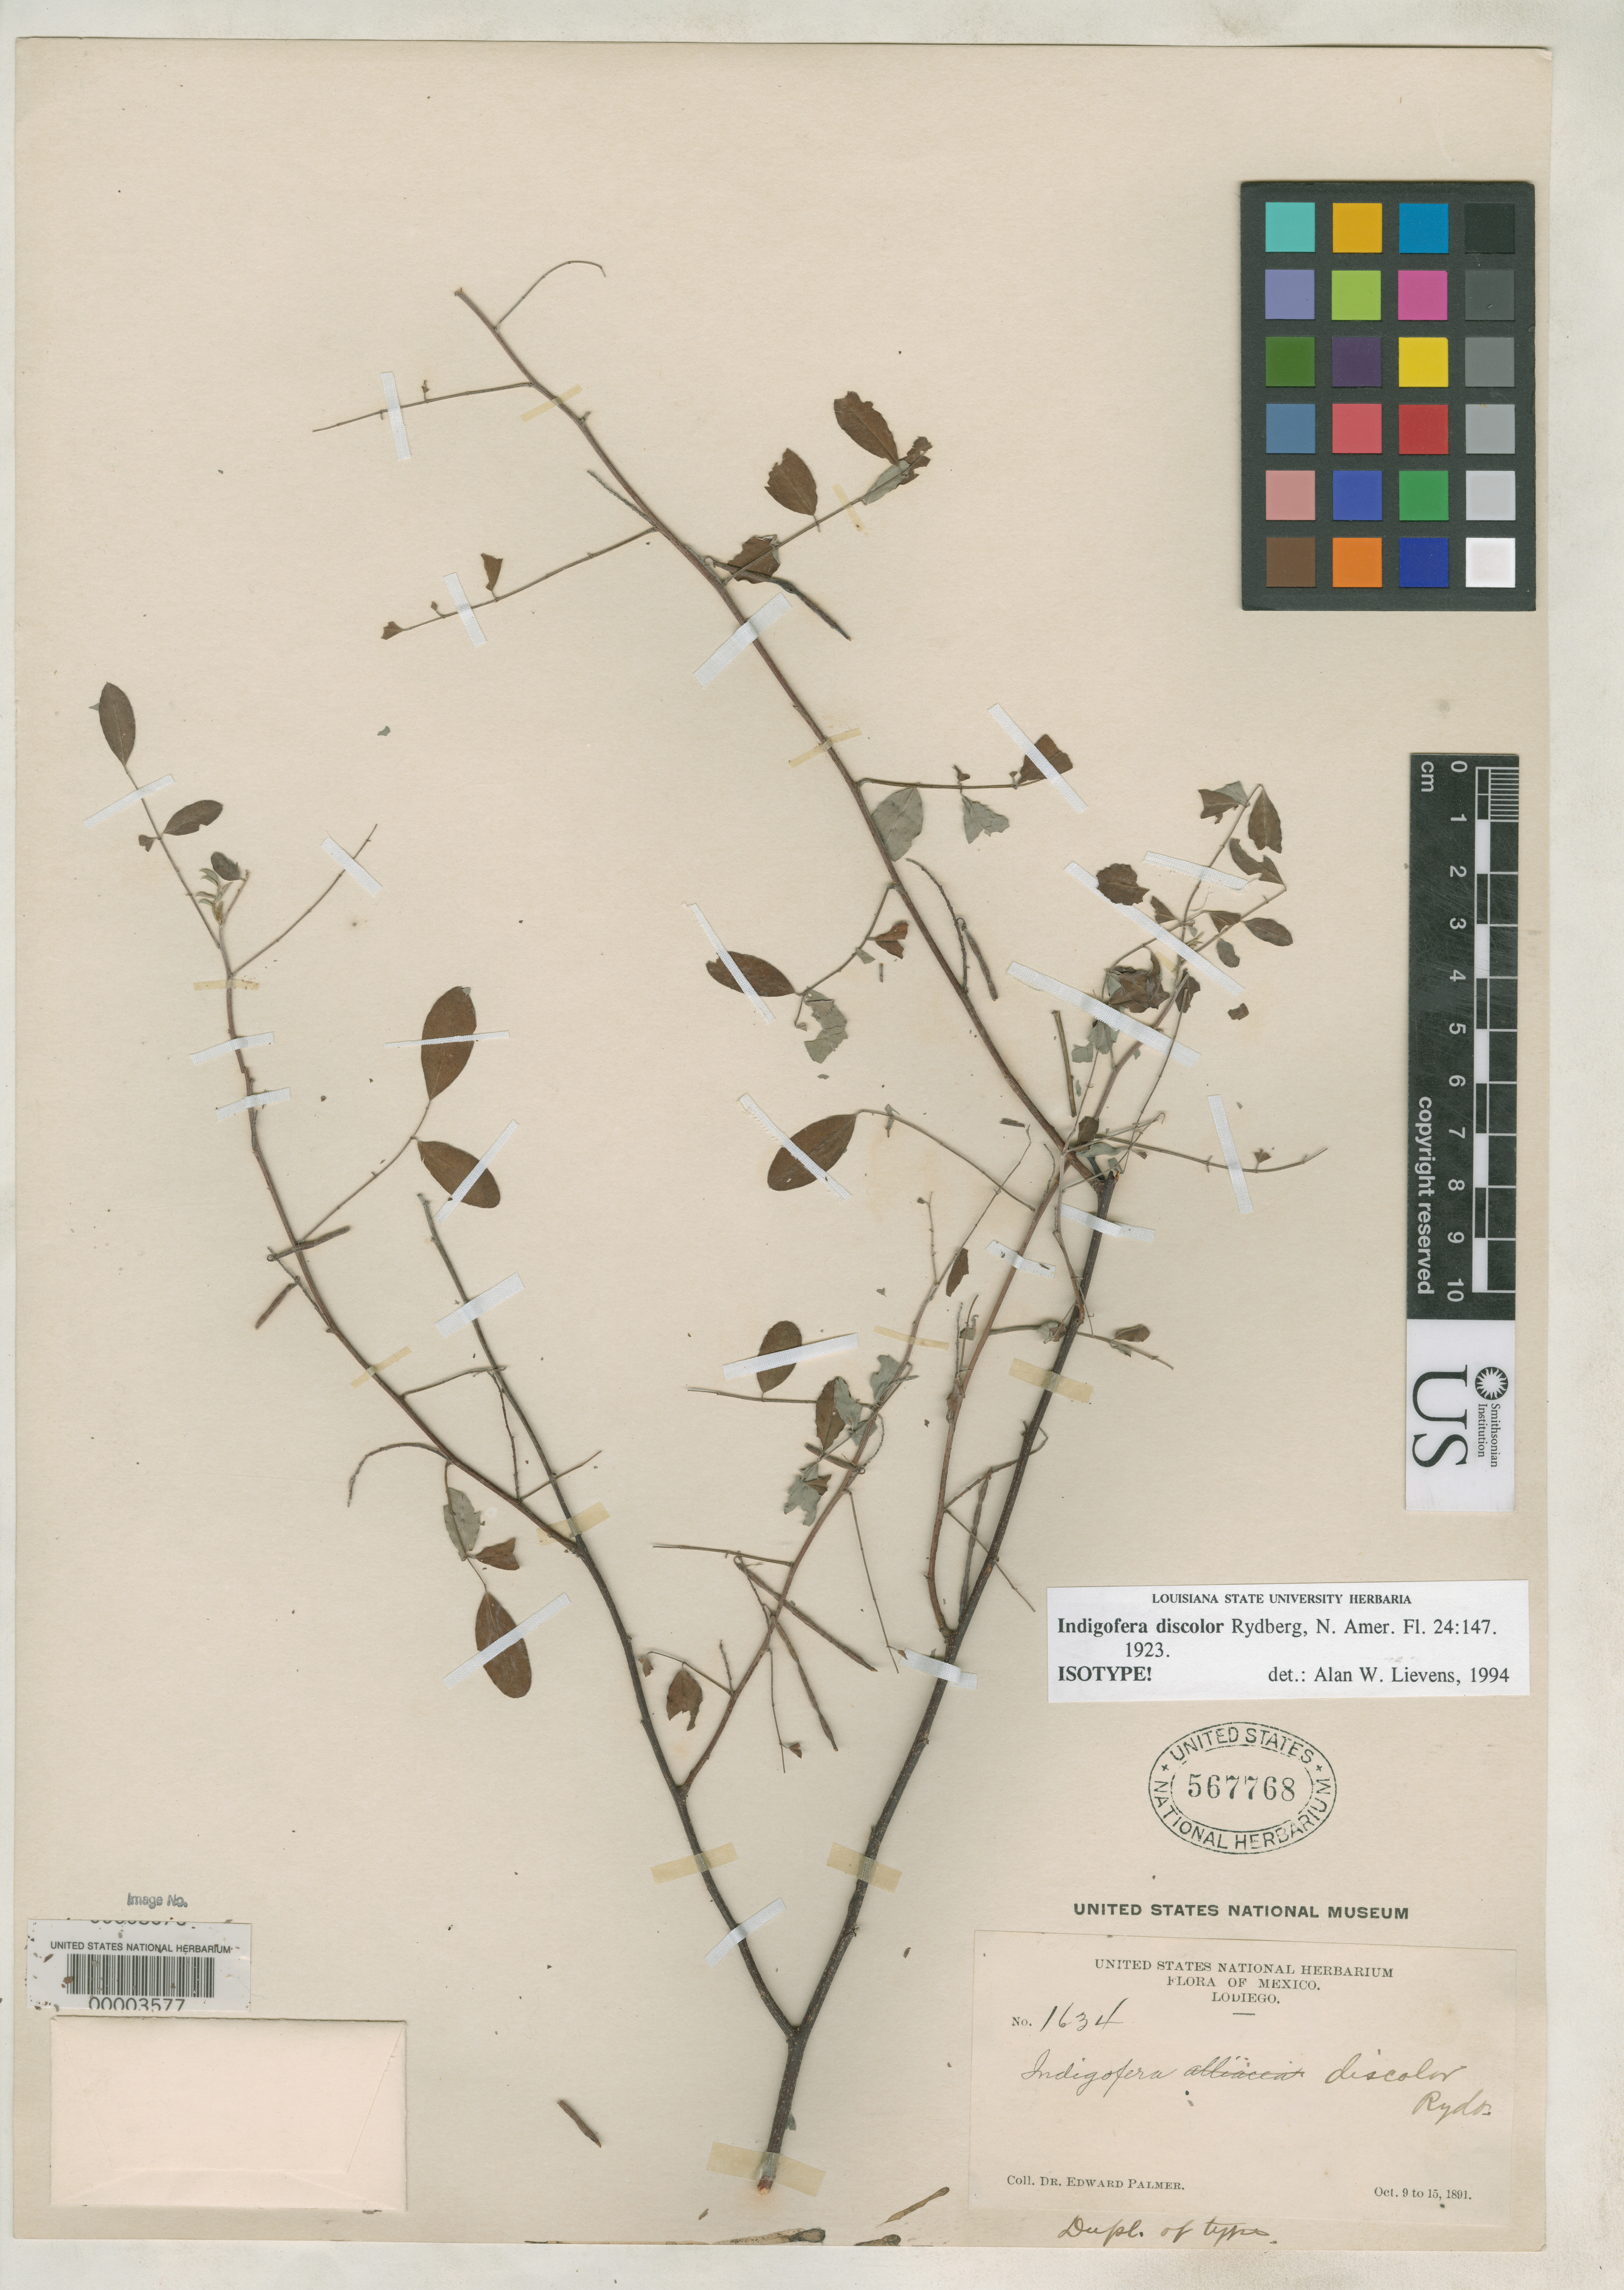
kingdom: Plantae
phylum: Tracheophyta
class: Magnoliopsida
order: Fabales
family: Fabaceae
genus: Indigofera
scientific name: Indigofera discolor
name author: Rydb.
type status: Isotype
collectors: E. Palmer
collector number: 1634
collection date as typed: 09 Oct 1891 to 25 Oct 1891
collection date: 1891-10-09/1891-10-25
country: Mexico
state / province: Sinaloa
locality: Lodiego.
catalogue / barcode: US 567768